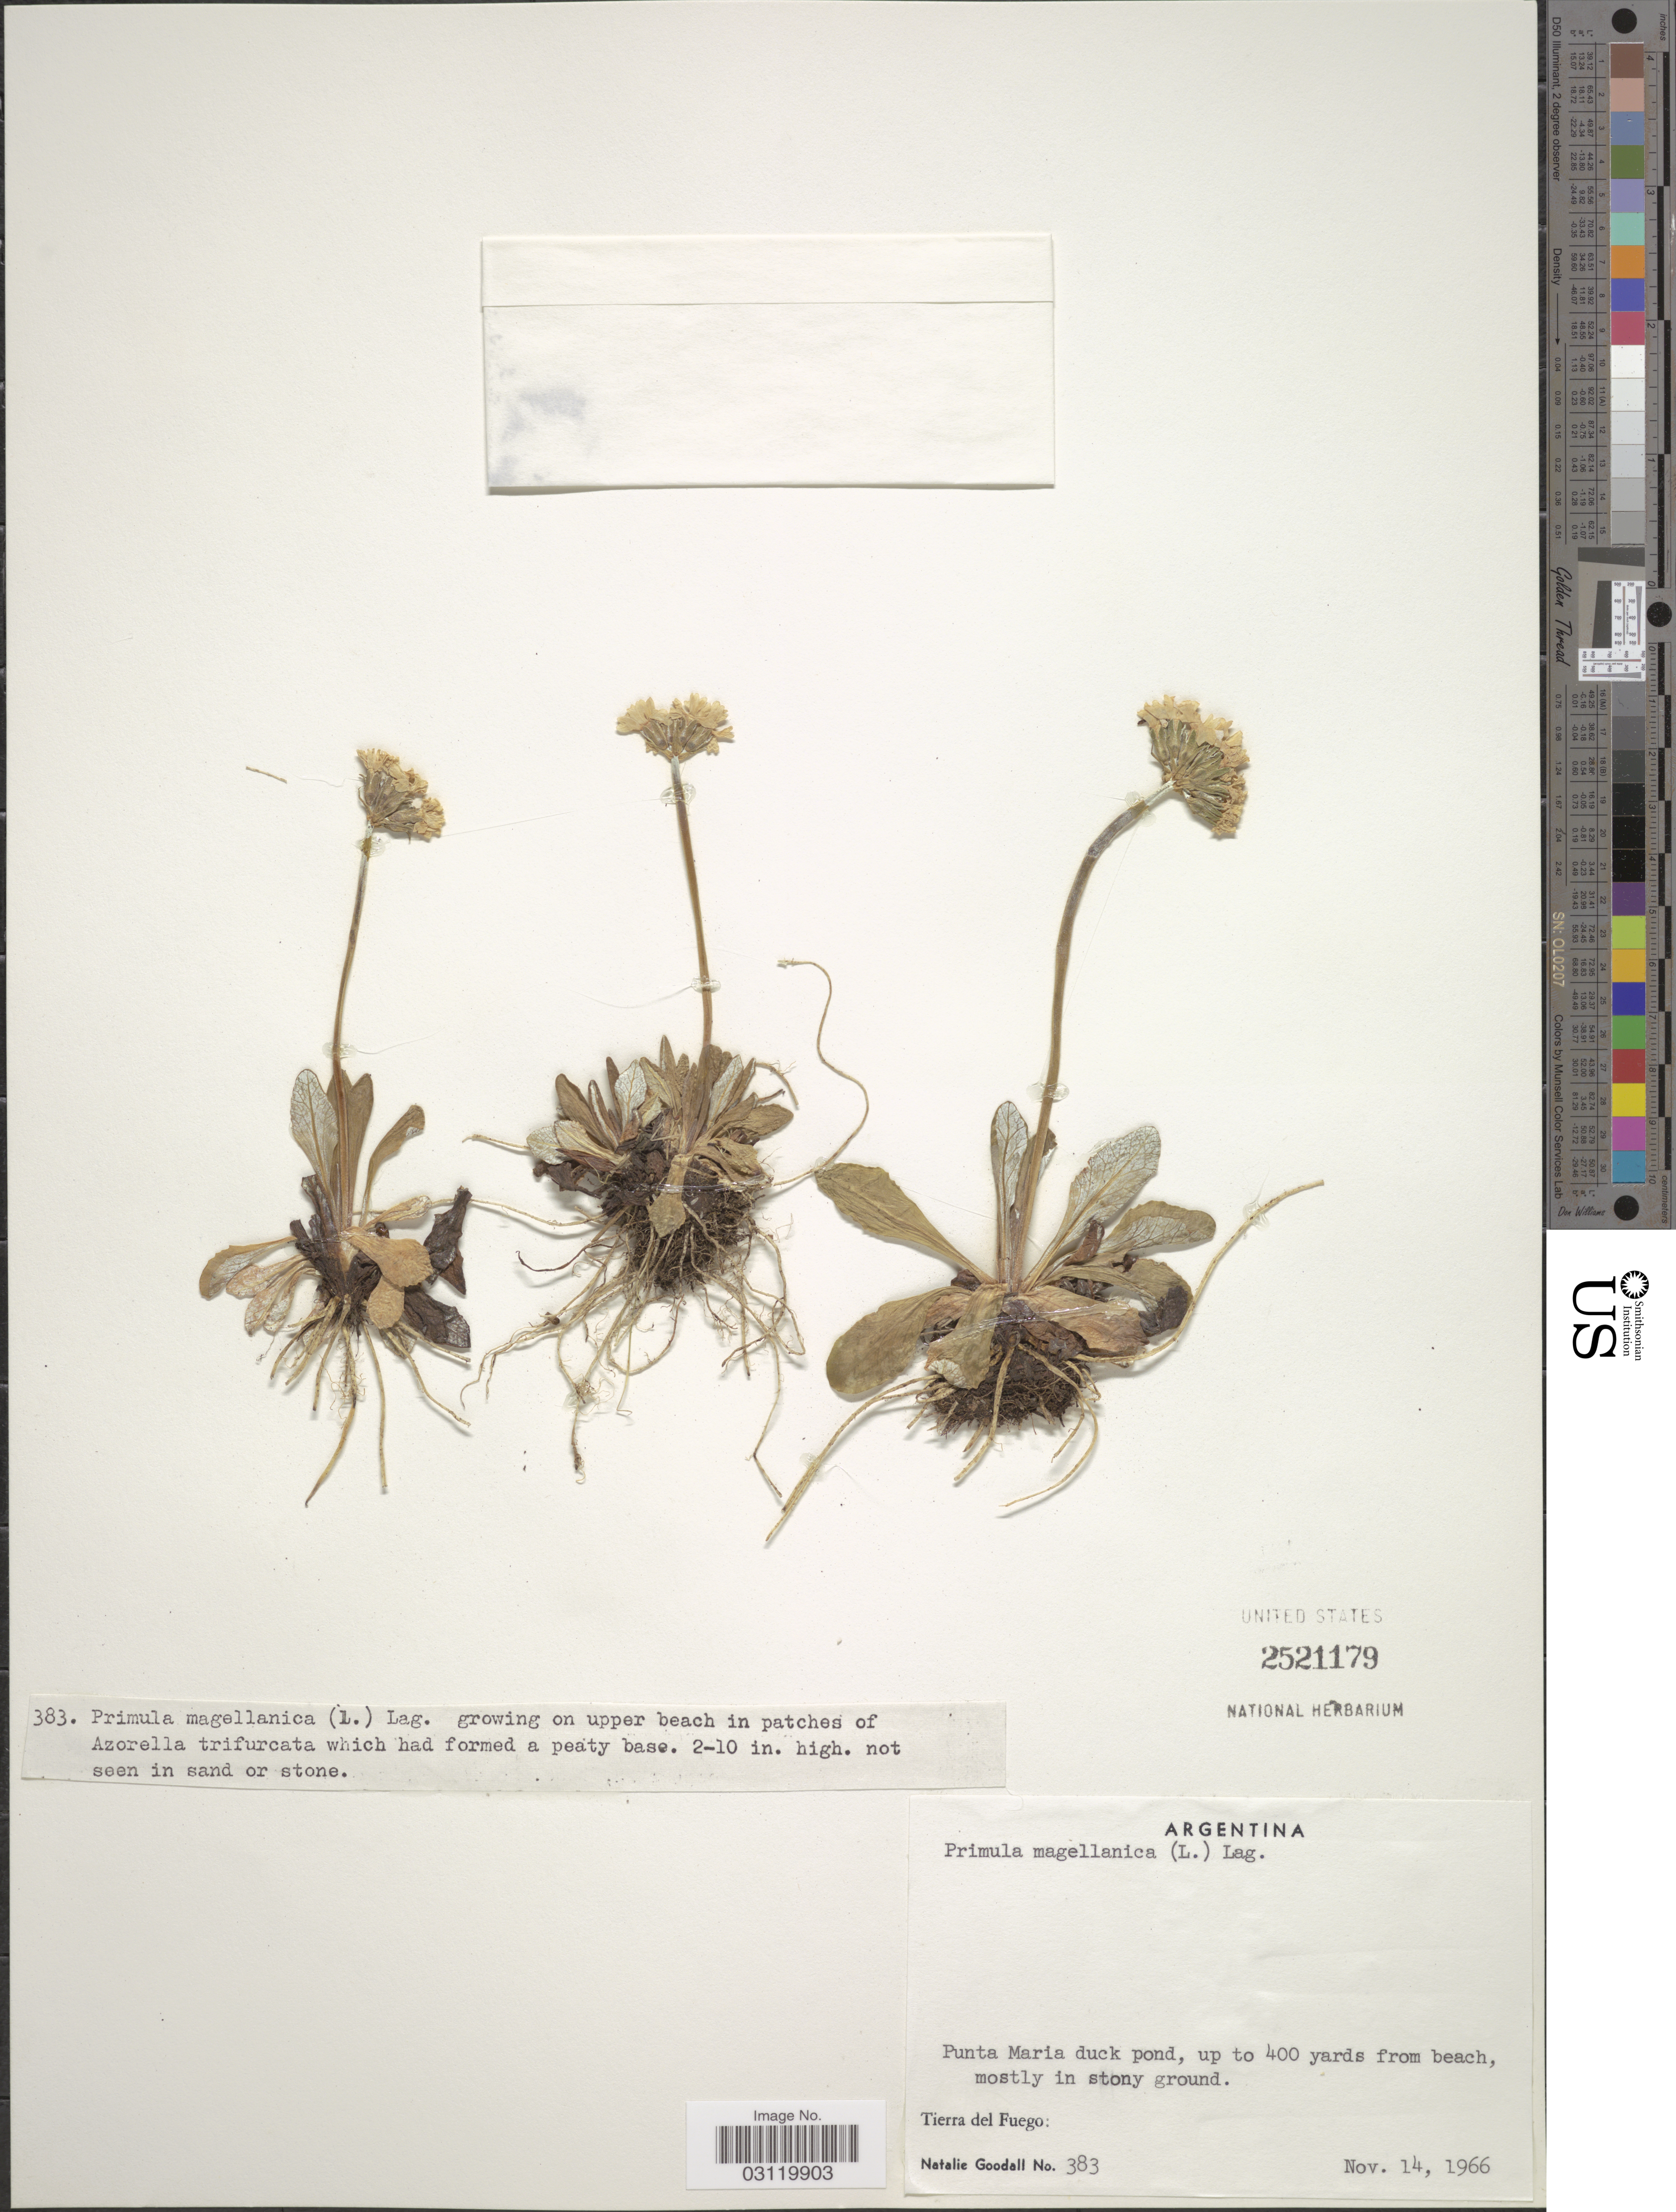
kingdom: Plantae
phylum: Tracheophyta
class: Magnoliopsida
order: Ericales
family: Primulaceae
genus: Primula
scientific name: Primula magellanica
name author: Lehm.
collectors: N. Goodall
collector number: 383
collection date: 1966-11-14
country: Argentina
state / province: Tierra del Fuego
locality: Punta Maria duck pond, up to 400 yards from beach.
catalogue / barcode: US 2521179